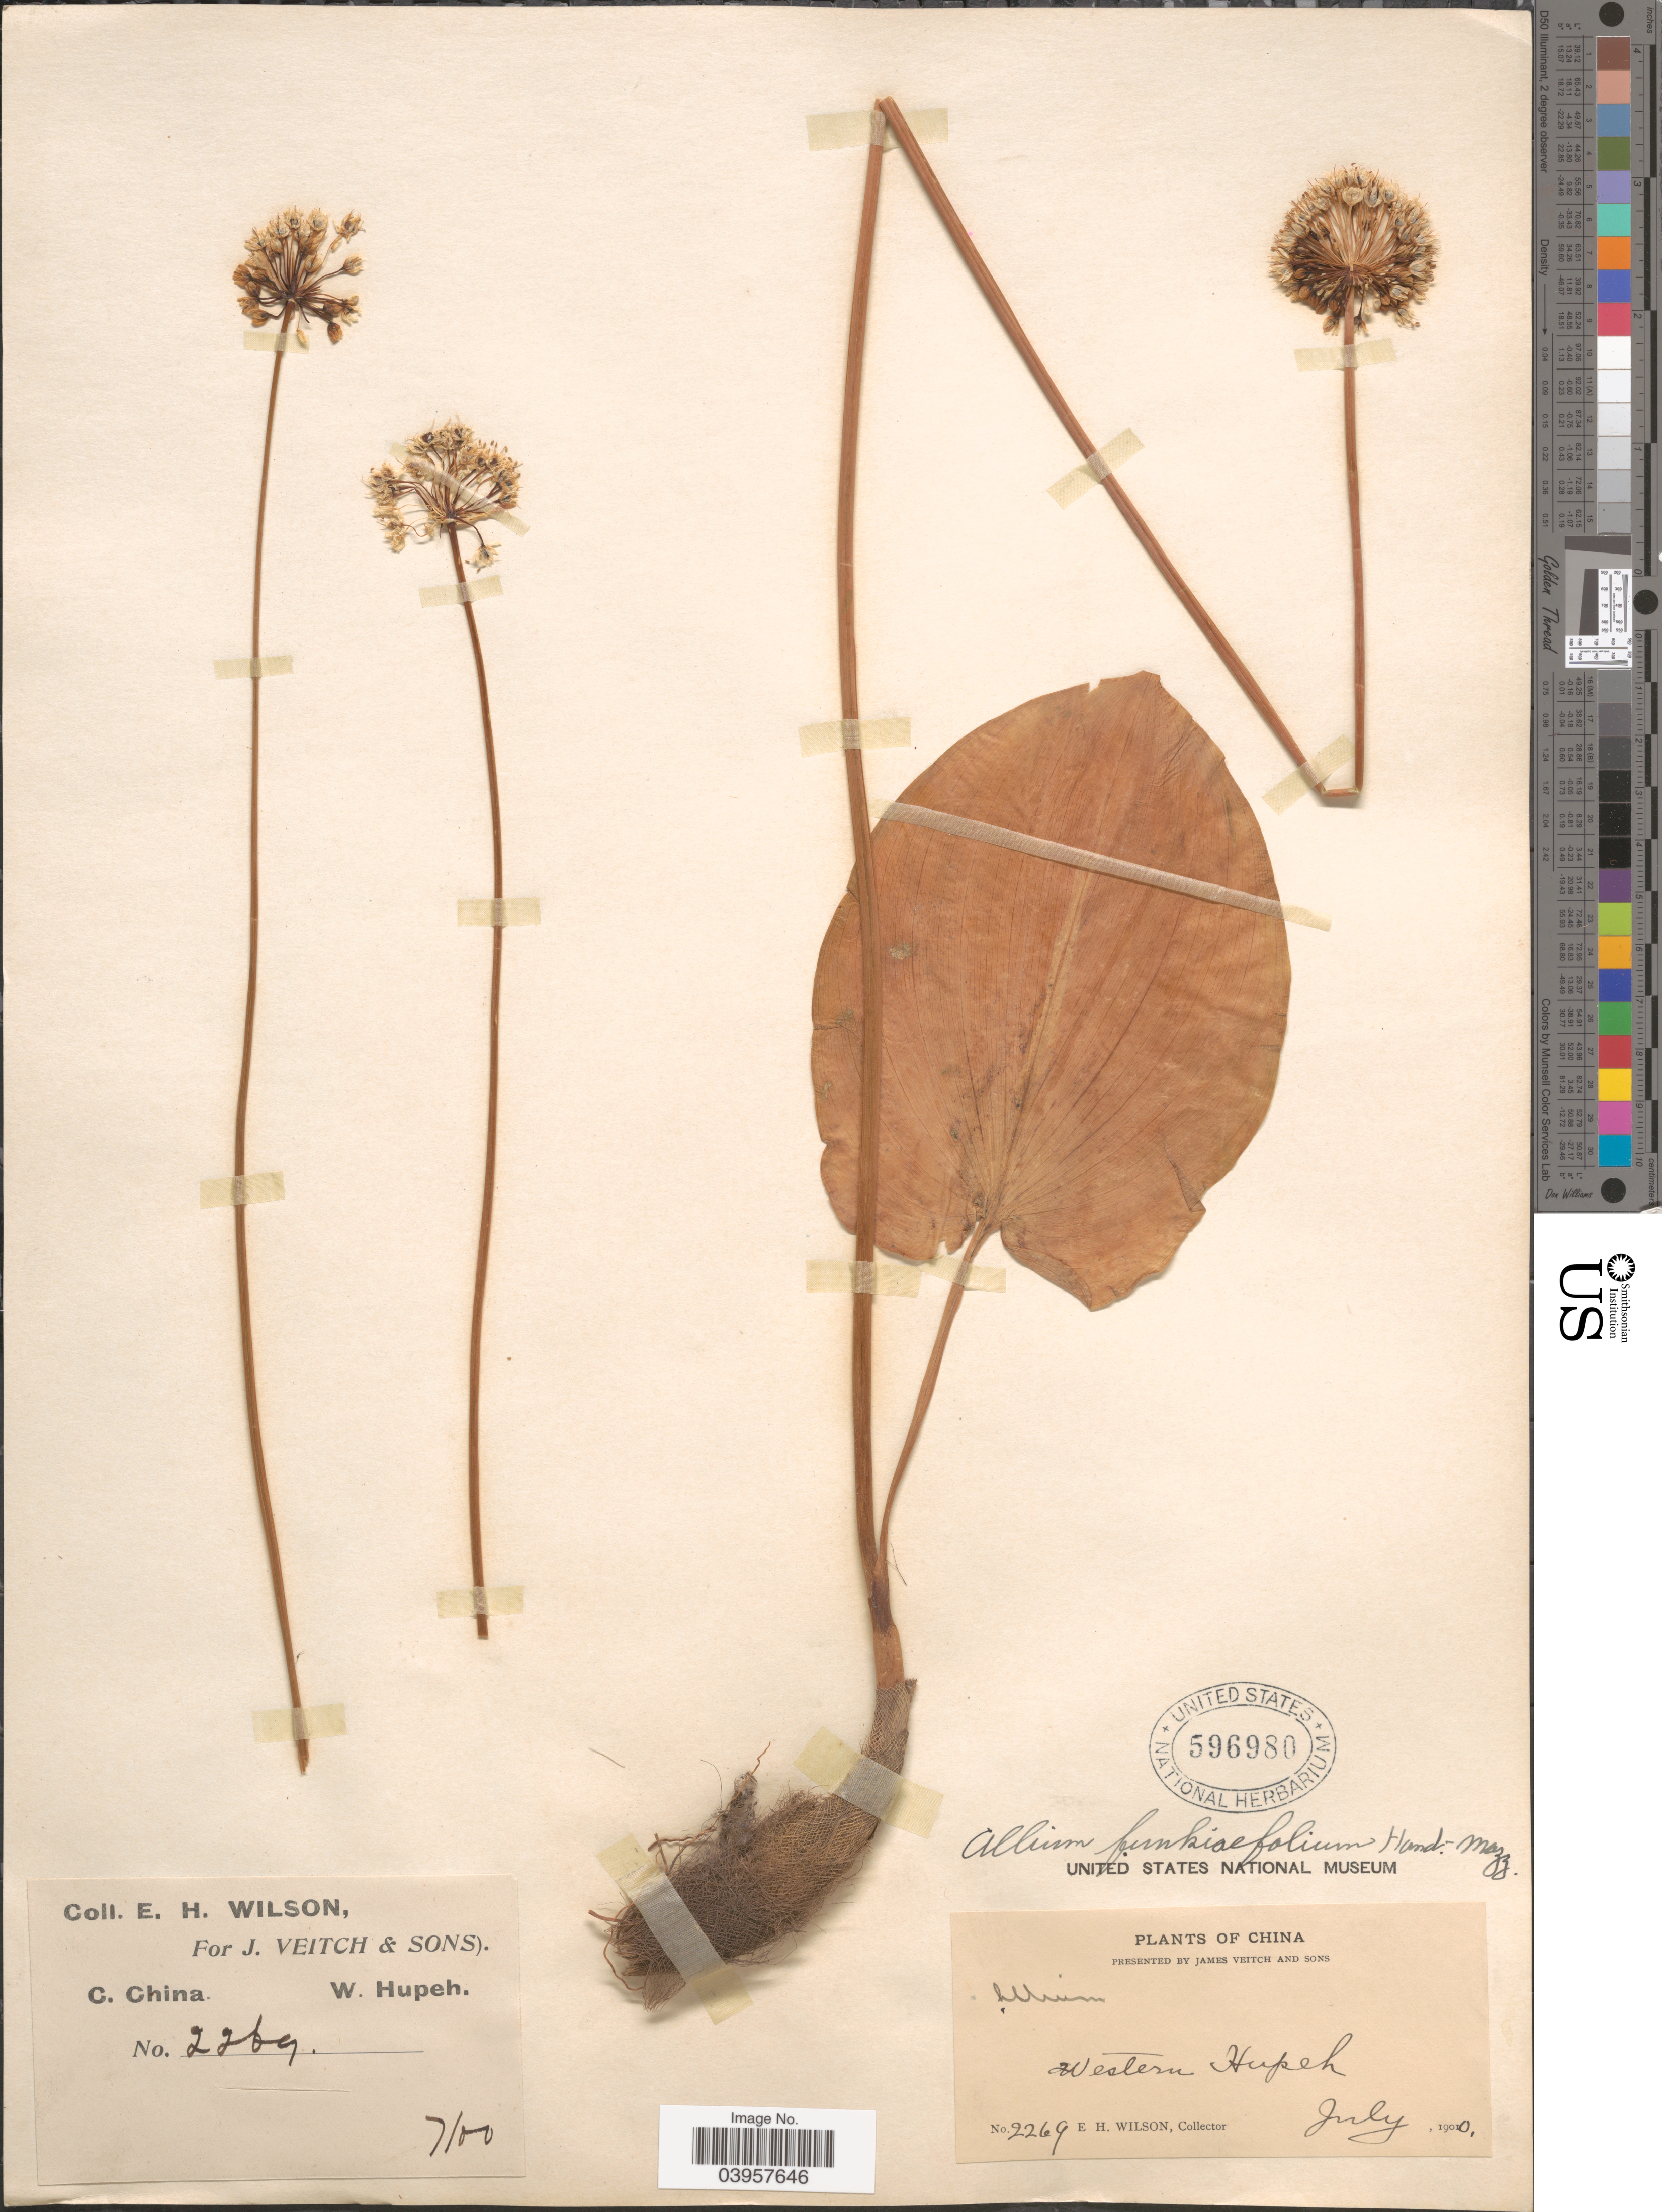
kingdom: Plantae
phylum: Tracheophyta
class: Liliopsida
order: Asparagales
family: Amaryllidaceae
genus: Allium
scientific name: Allium funkiaefolium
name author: P.C. Tsoong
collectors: E. Wilson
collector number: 2269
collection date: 1900-07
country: China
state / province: Hubei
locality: C. China. W. Hupeh. Western Hupeh.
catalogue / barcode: US 596980